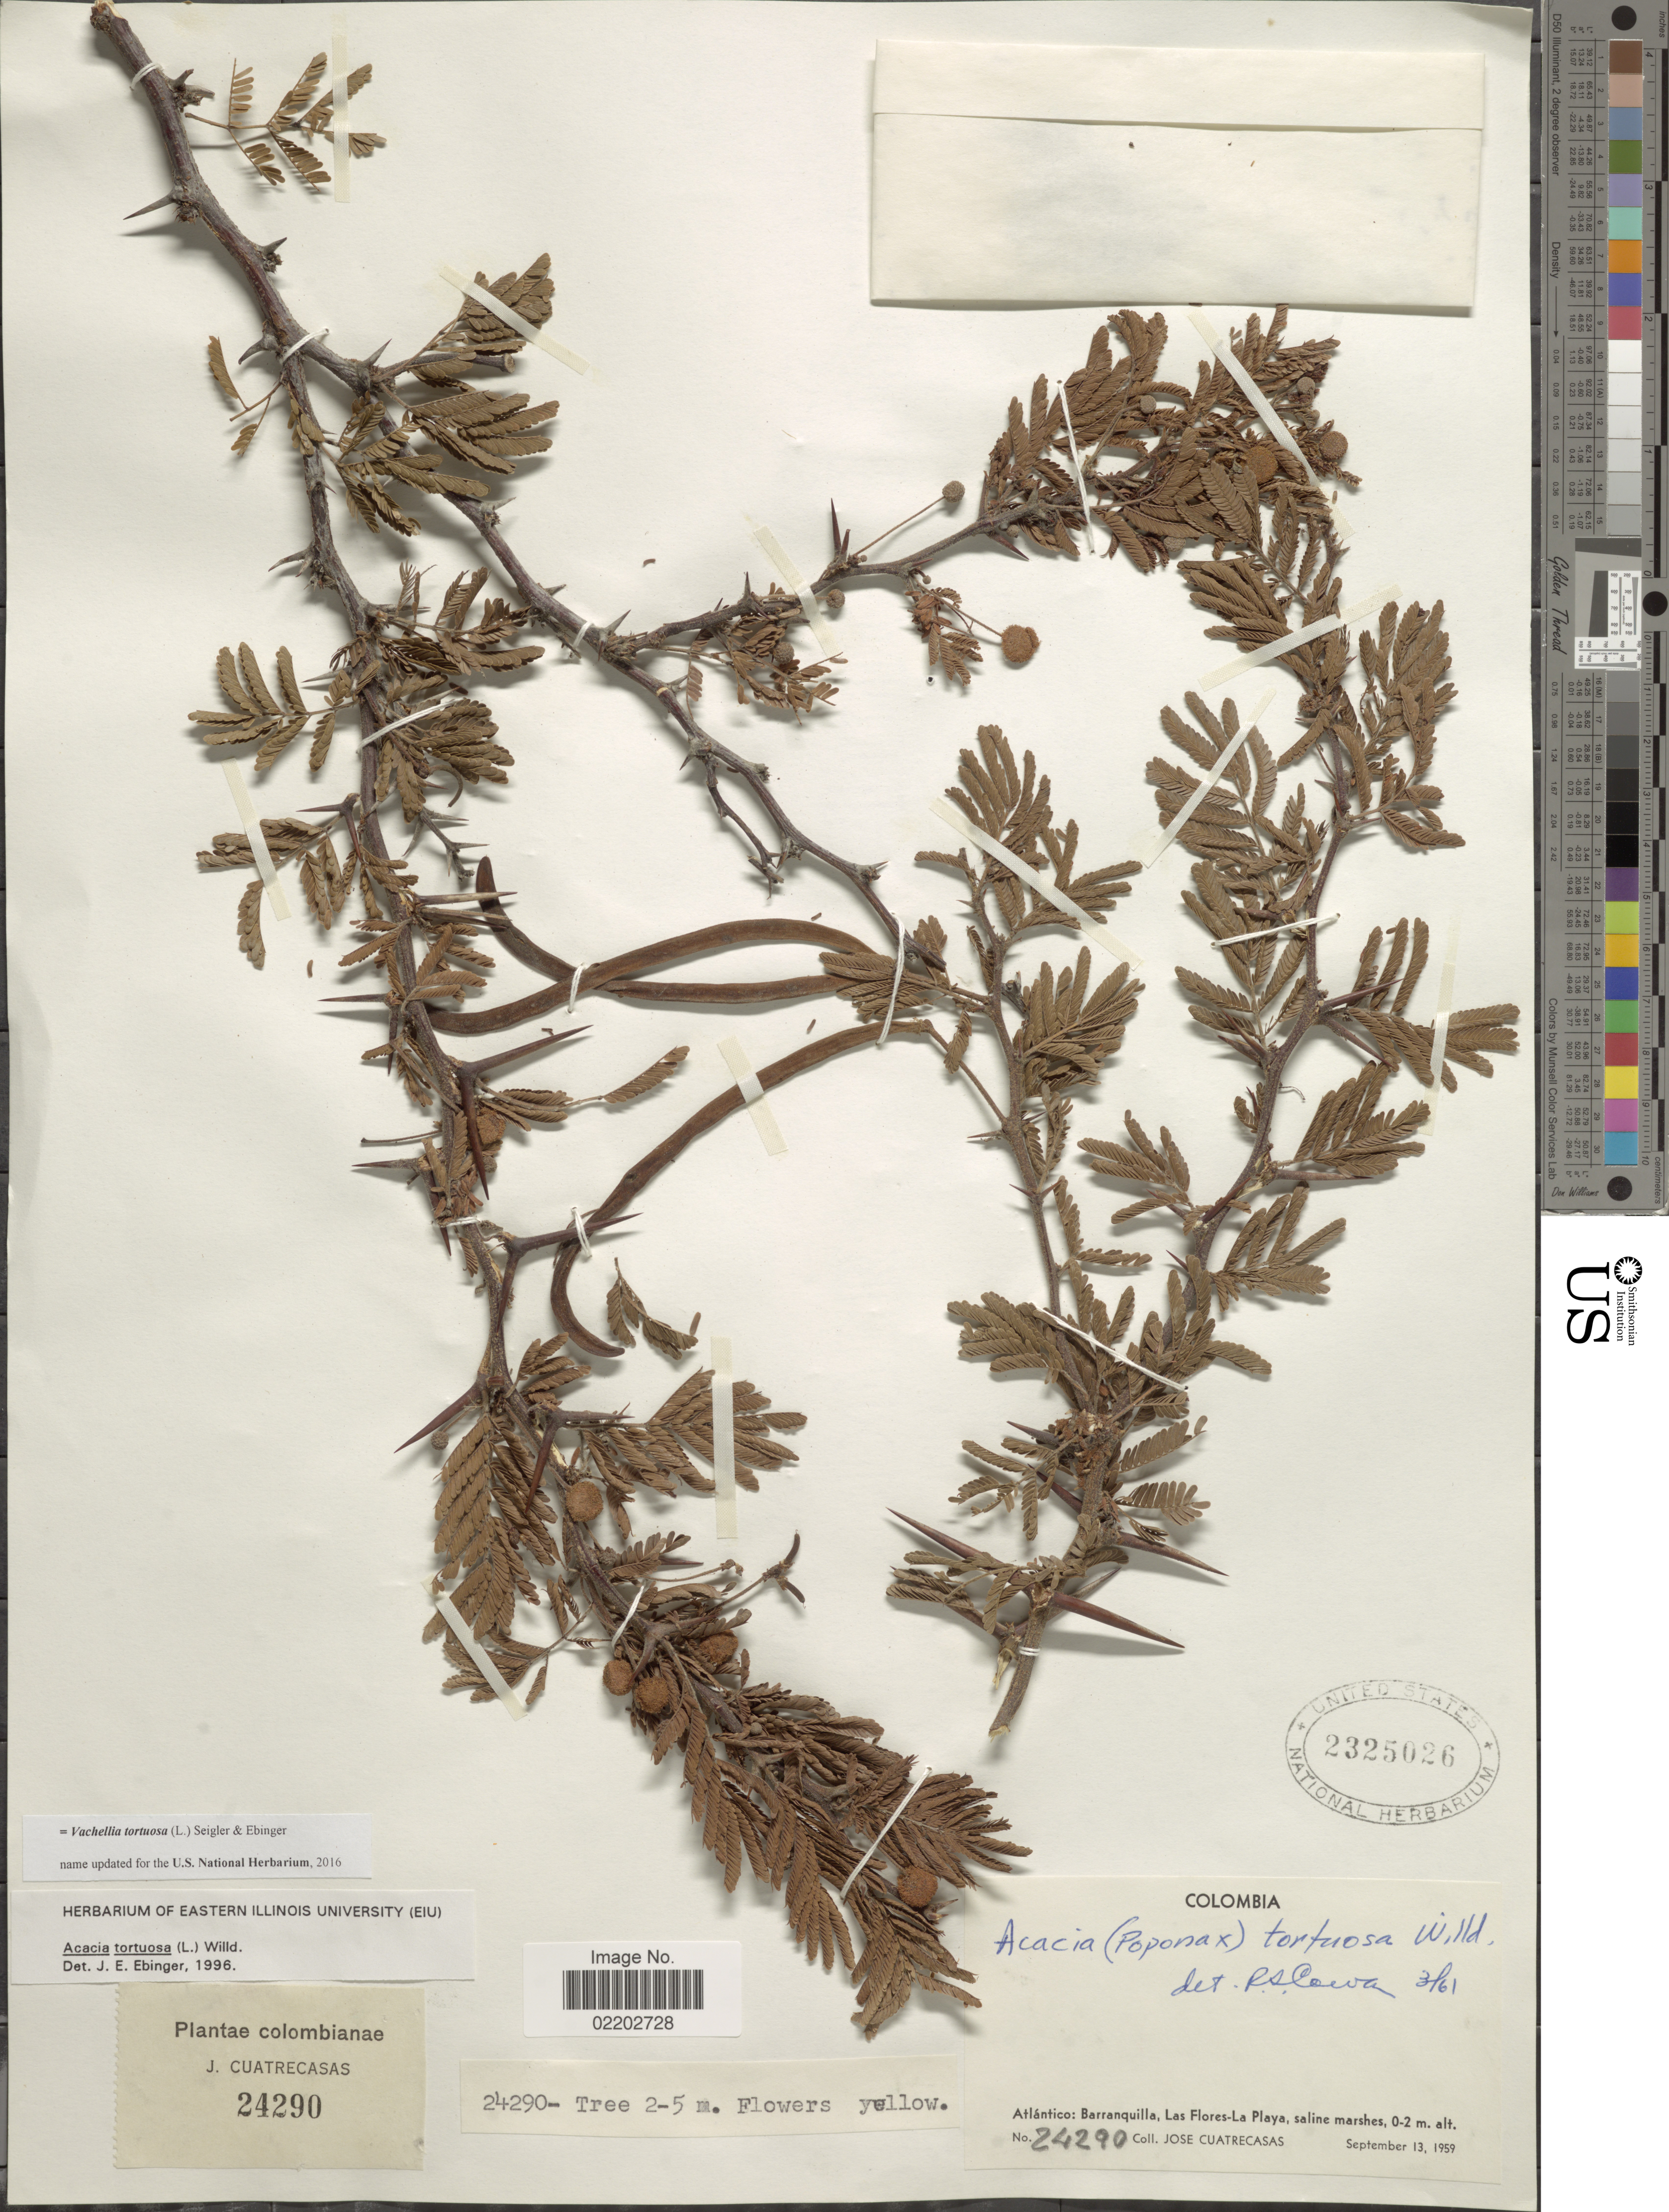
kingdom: Plantae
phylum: Tracheophyta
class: Magnoliopsida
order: Fabales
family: Fabaceae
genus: Vachellia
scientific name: Vachellia tortuosa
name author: (L.) Seigler & Ebinger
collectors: J. Cuatrecasas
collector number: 24290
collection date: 1959-09-13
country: Colombia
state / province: Atlántico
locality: Barranquilla, Las Flores- La Plata, saline marshes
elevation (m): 0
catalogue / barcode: US 2325026